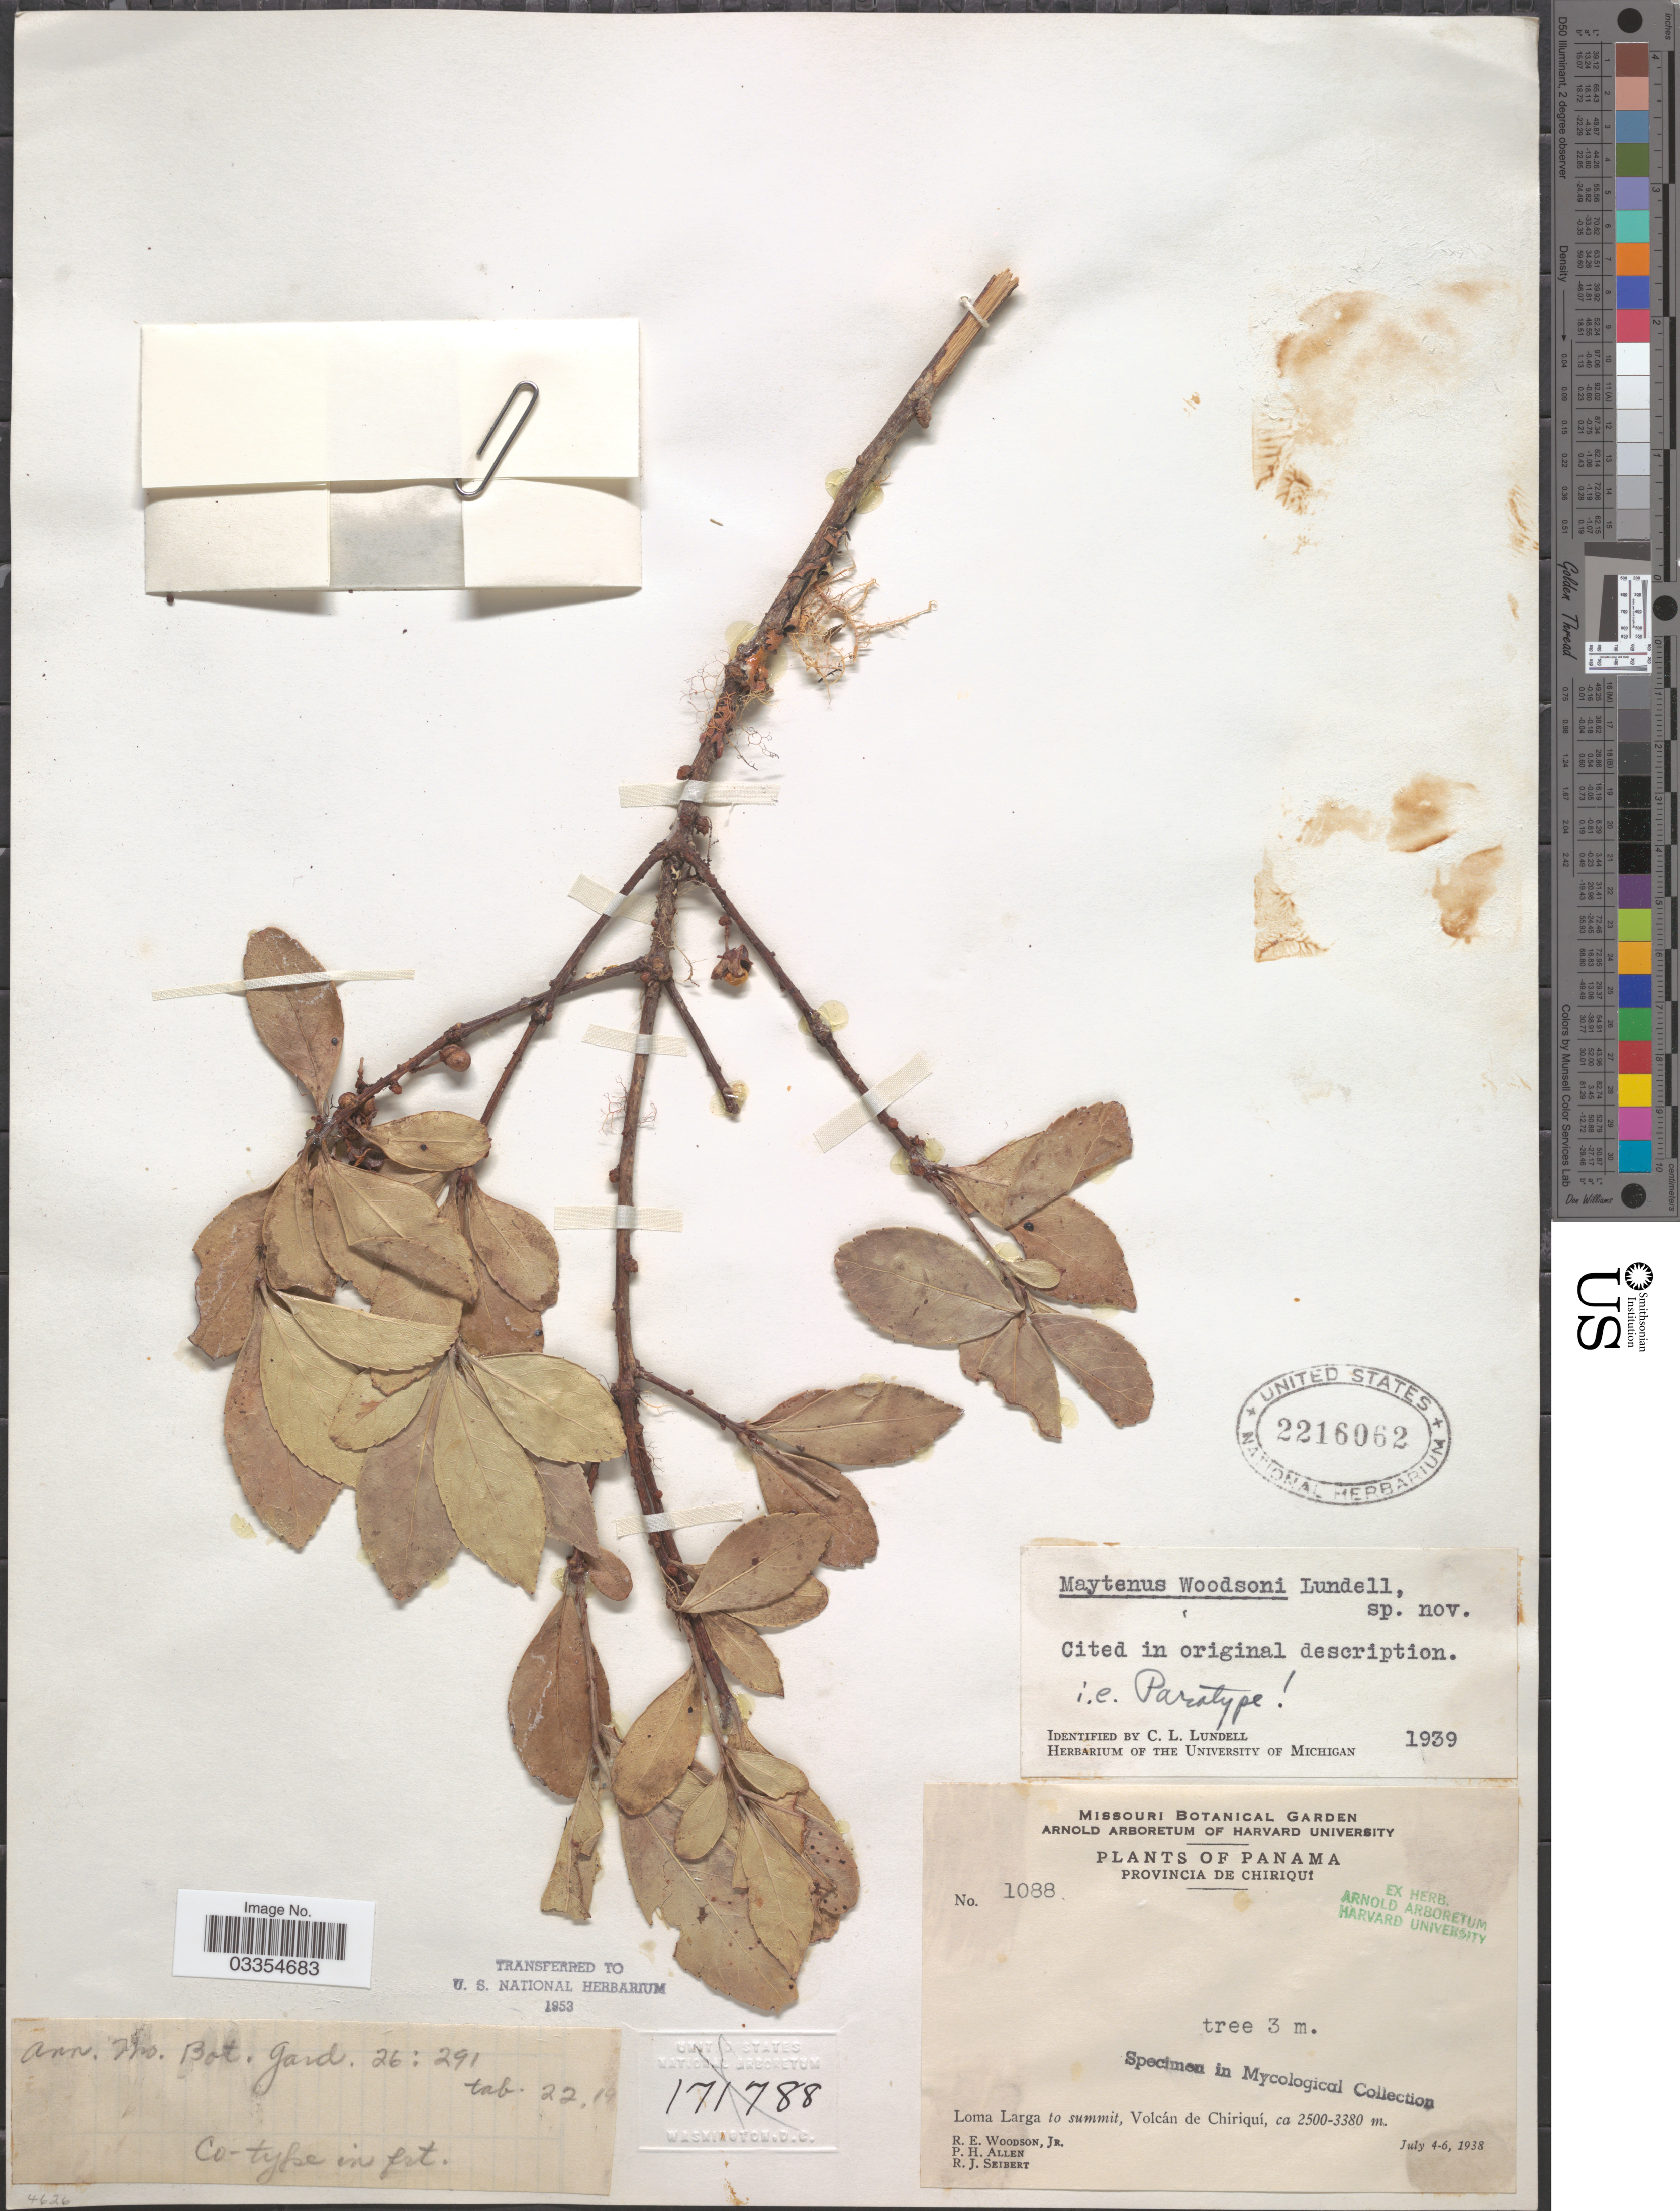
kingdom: Plantae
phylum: Tracheophyta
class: Magnoliopsida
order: Celastrales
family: Celastraceae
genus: Maytenus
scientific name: Maytenus woodsonii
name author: Lundell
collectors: R. E. Woodson, P. H. Allen & R. J. Seibert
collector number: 1088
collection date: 1938-07-04/1938-07-06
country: Panama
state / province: Chiriqui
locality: Loma Larga to summit, Volcán de Chiriquí.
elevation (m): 2500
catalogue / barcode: US 2216062